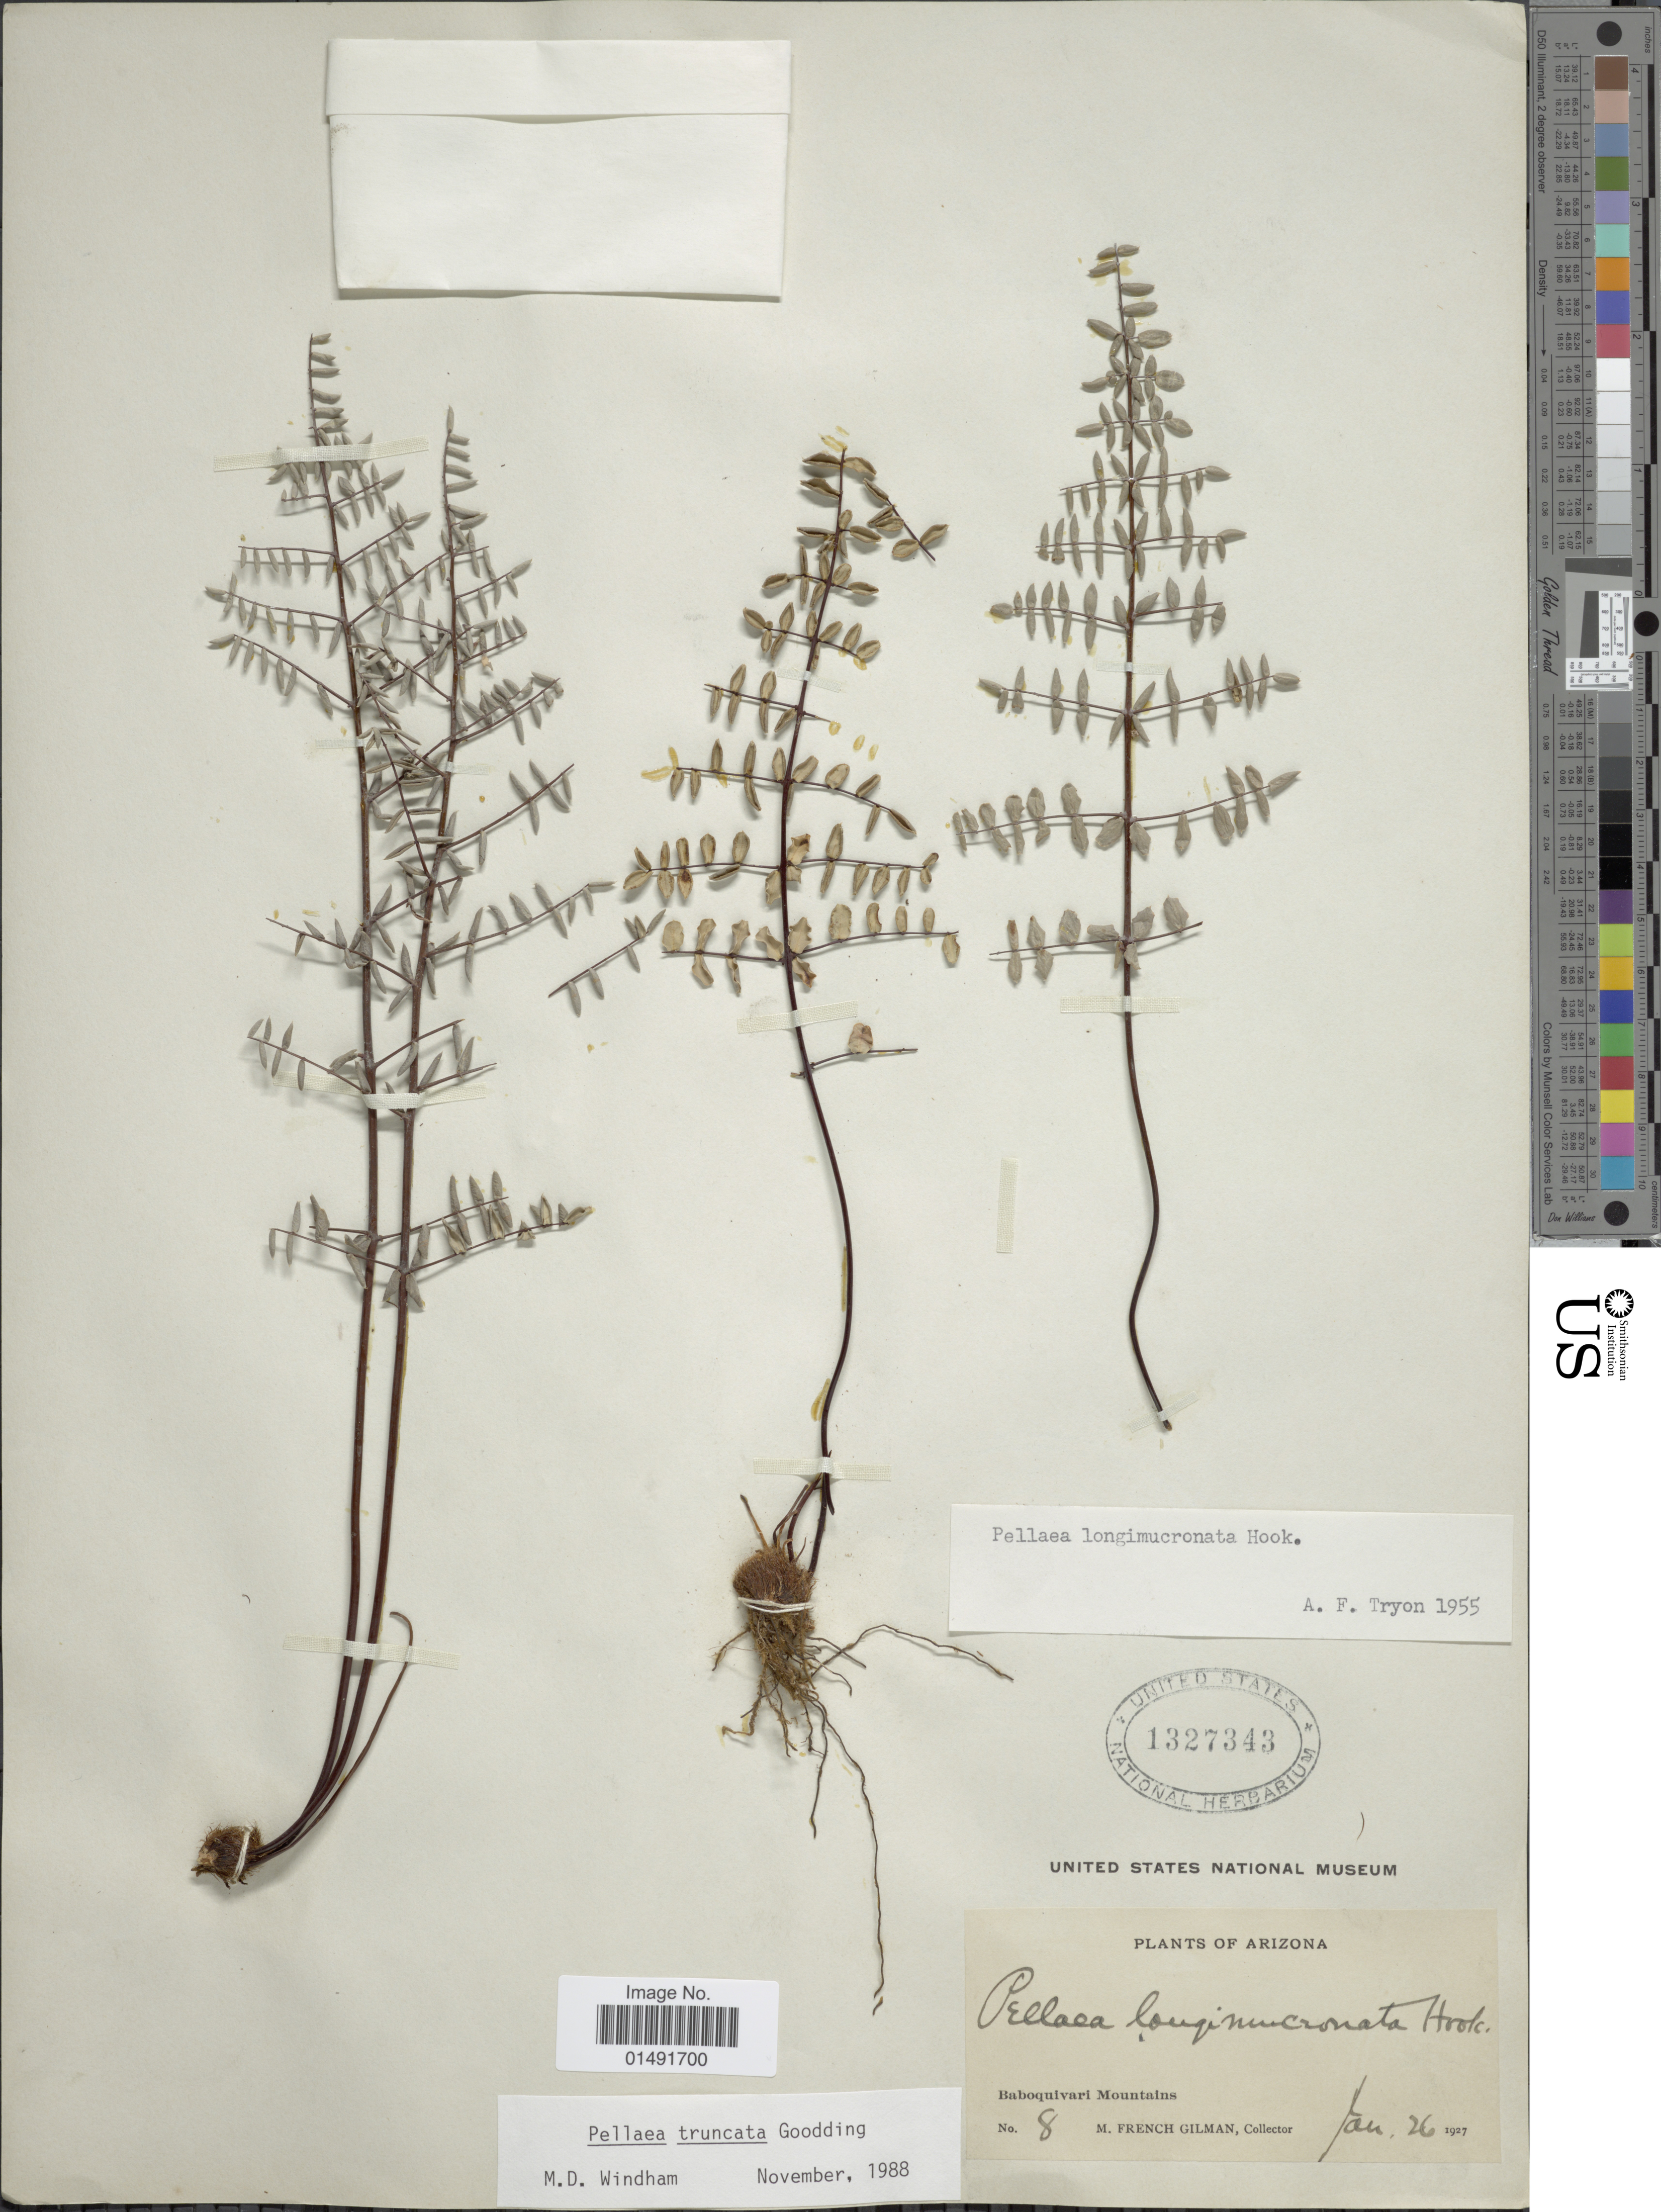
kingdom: Plantae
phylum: Tracheophyta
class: Polypodiopsida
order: Polypodiales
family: Pteridaceae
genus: Pellaea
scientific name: Pellaea truncata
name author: Goodd.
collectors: M. F. Gilman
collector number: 8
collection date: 1927-01-26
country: United States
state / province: Arizona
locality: Baboqnivari Mts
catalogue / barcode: US 1327343